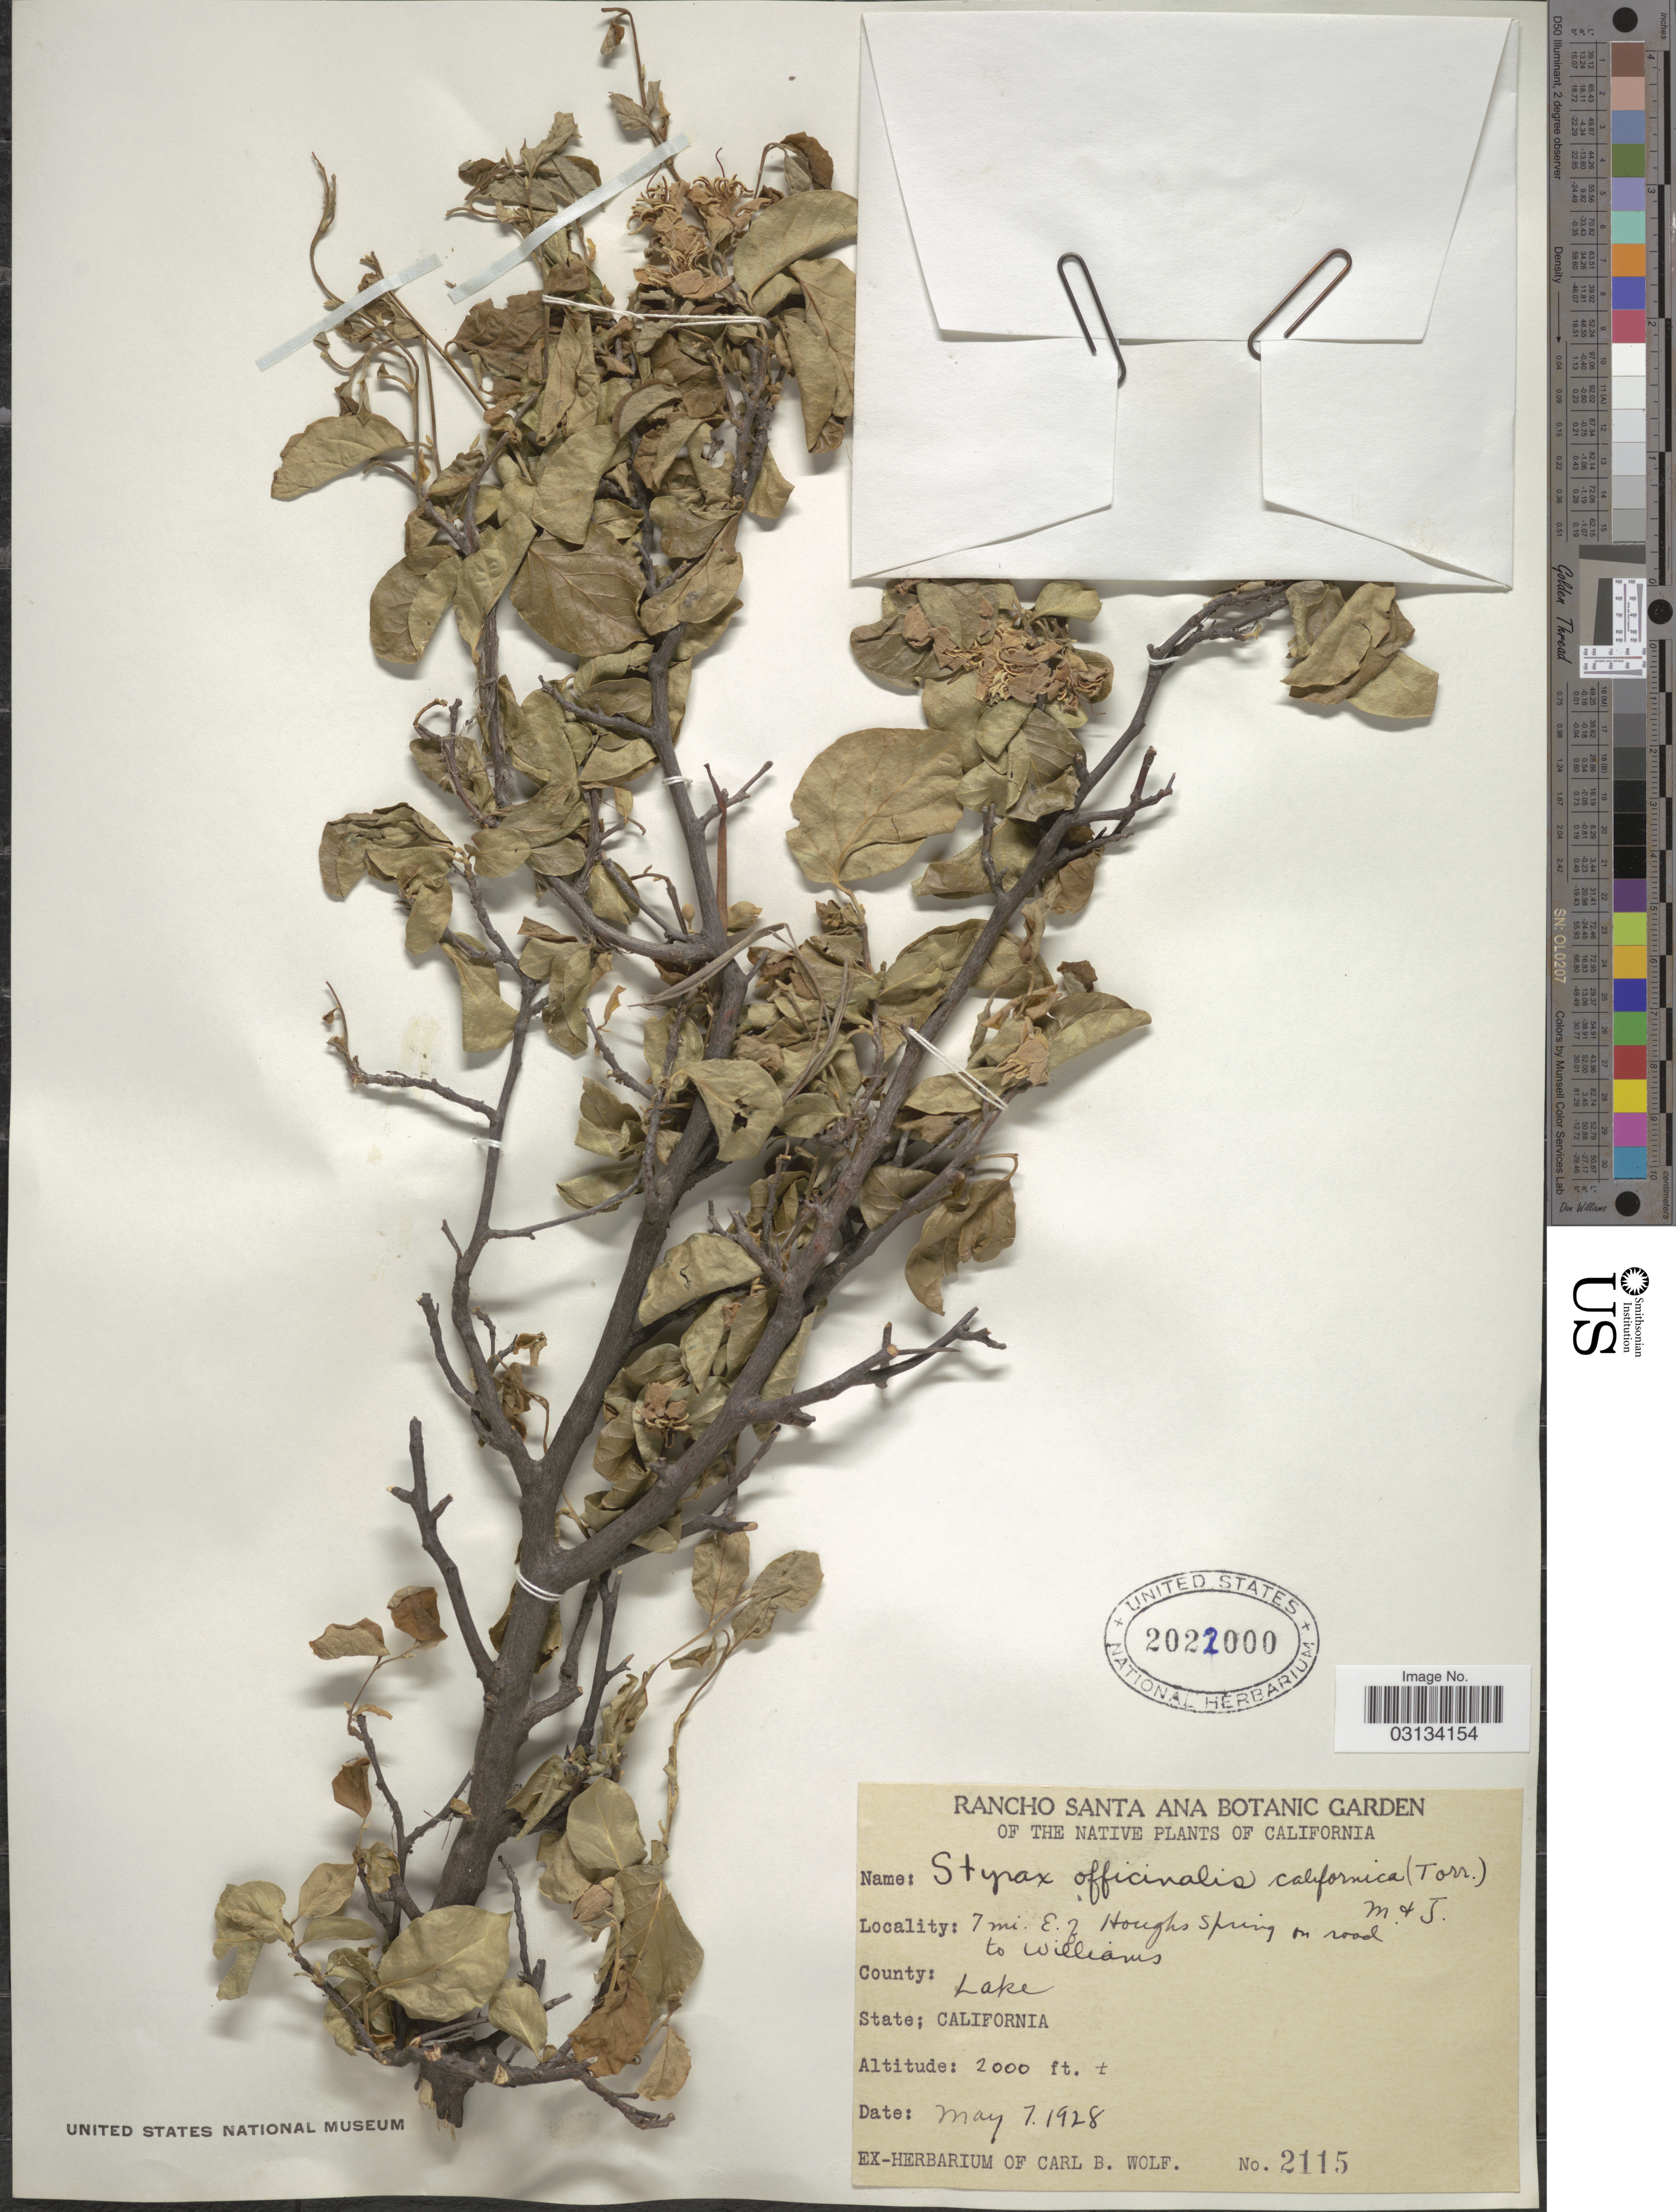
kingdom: Plantae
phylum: Tracheophyta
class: Magnoliopsida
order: Ericales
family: Styracaceae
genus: Styrax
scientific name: Styrax californicus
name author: Torr.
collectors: C. B. Wolf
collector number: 2115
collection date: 1928-05-07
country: United States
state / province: California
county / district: Lake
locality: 7 mi. E. of Houghs Spring on road to Williams. County: Lake.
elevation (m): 610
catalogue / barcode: US 2022000